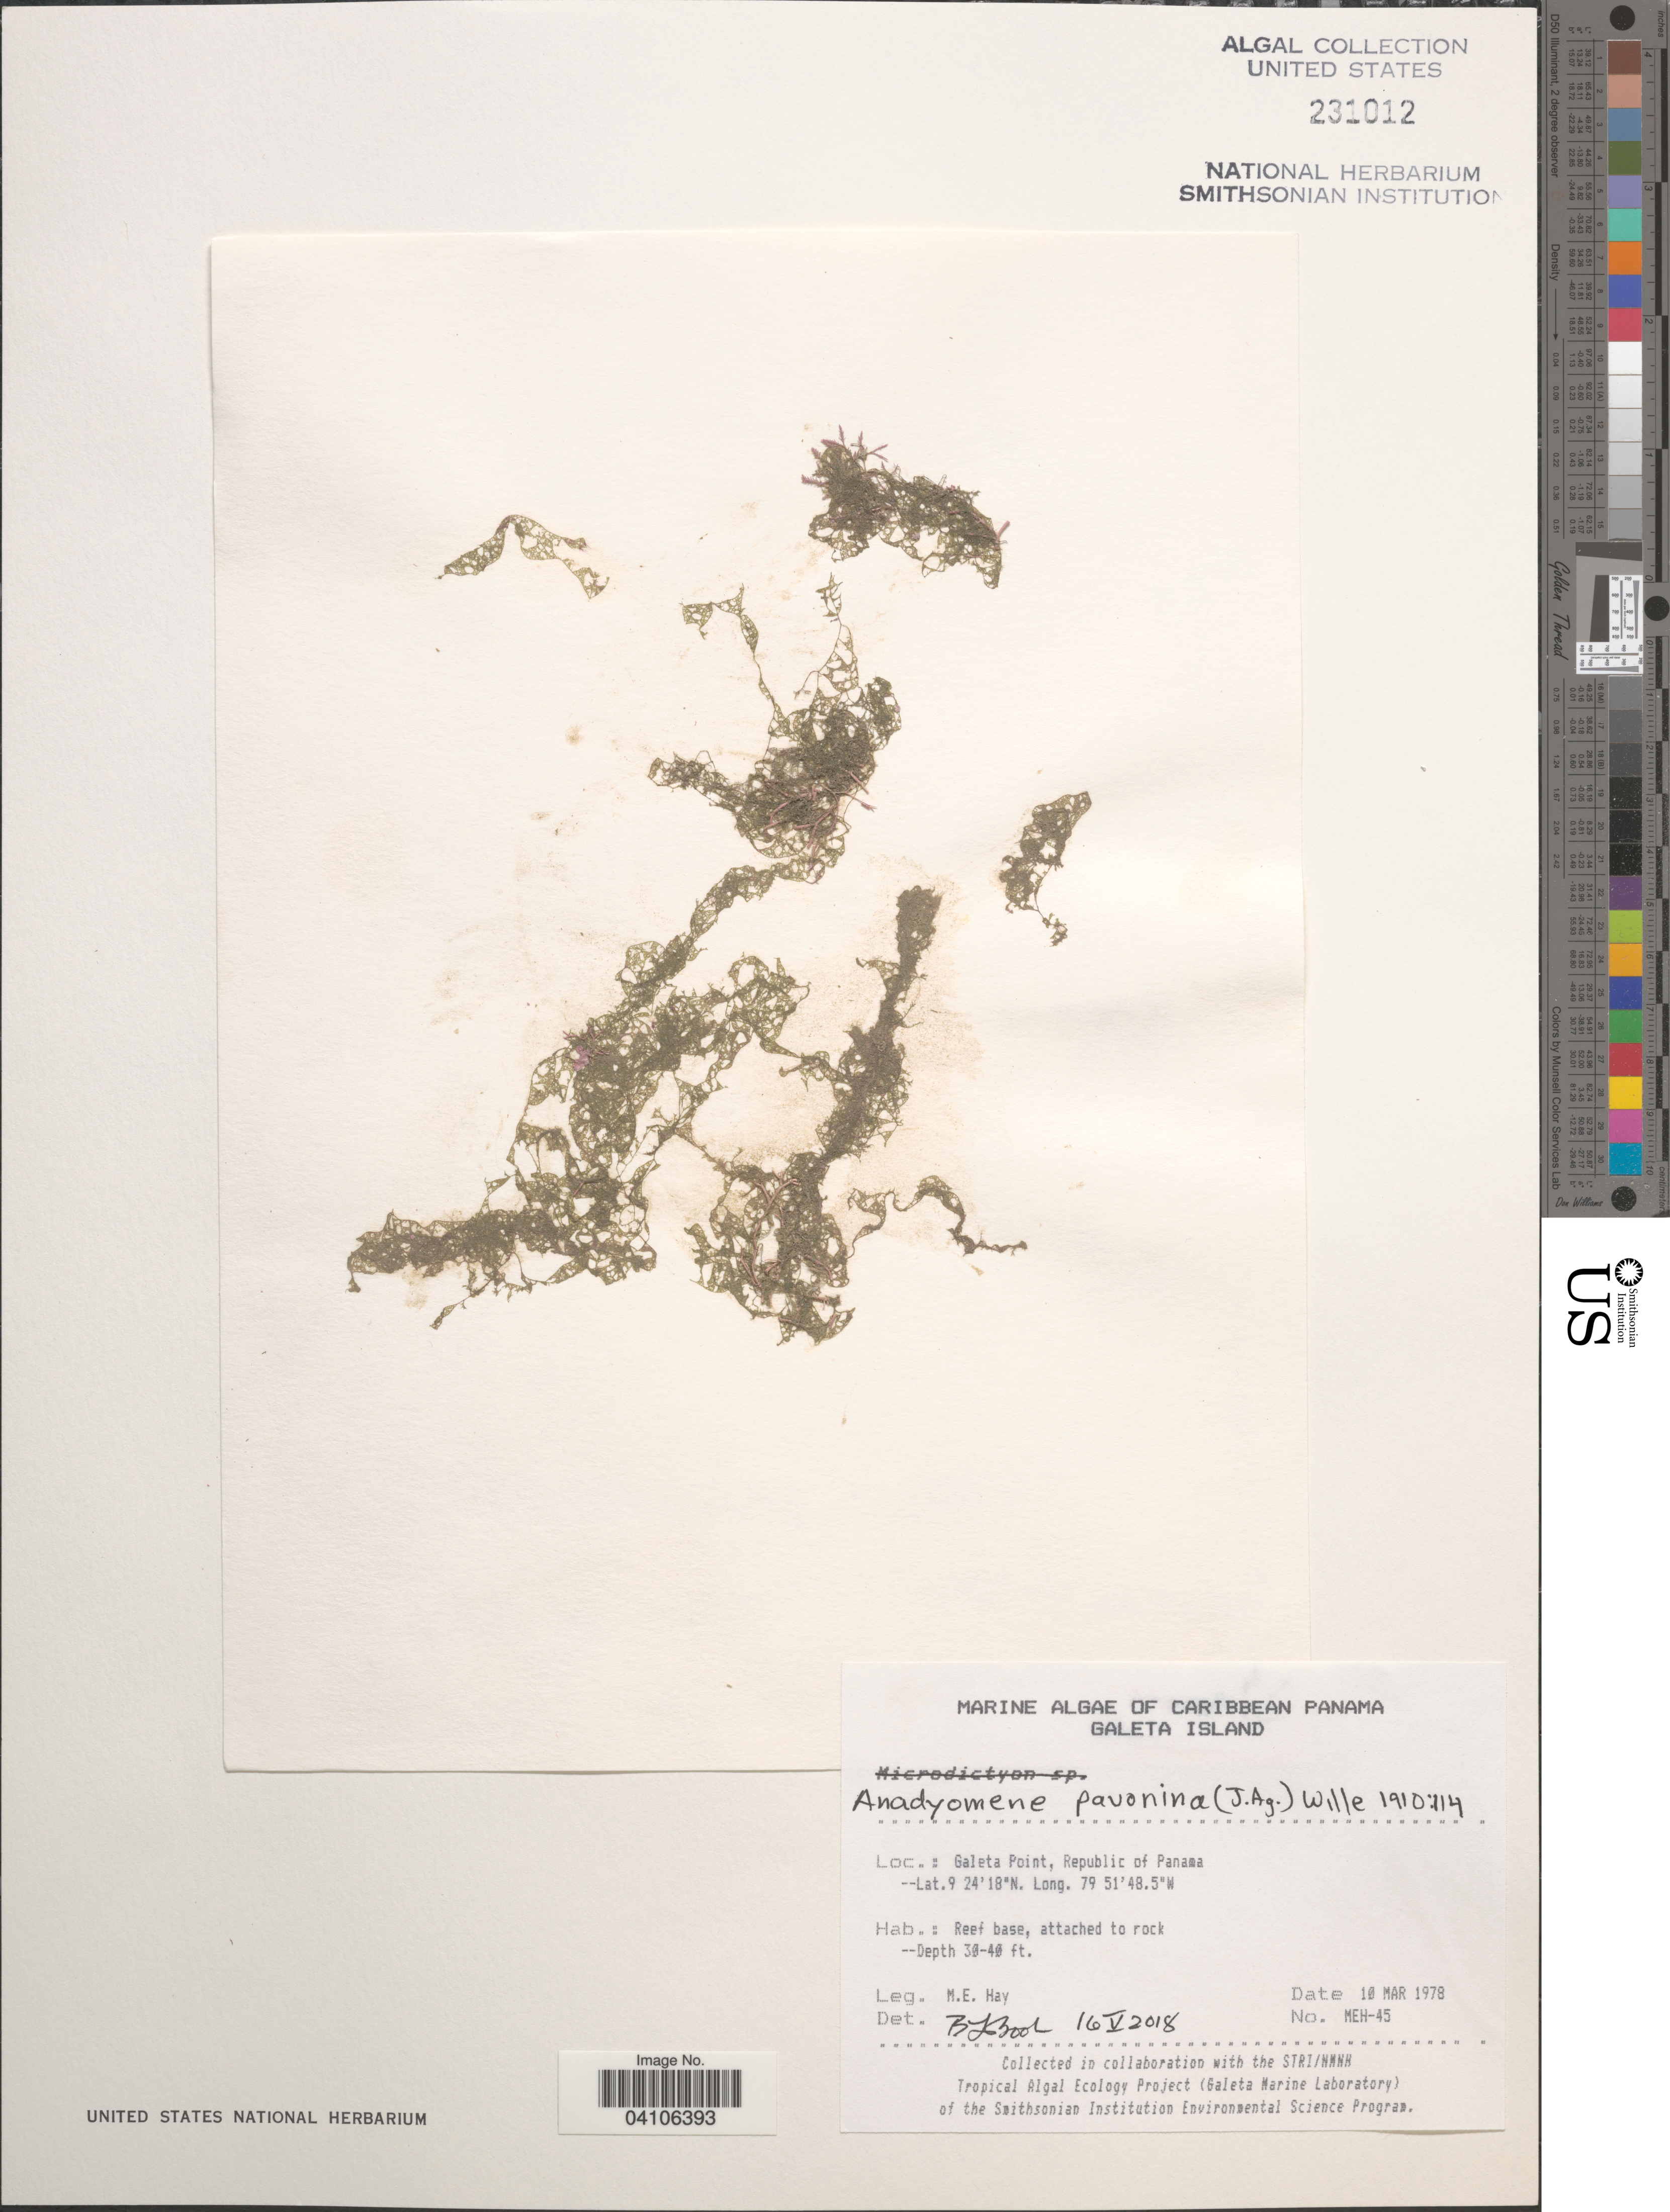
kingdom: Plantae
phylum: Chlorophyta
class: Ulvophyceae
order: Cladophorales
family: Anadyomenaceae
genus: Anadyomene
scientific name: Anadyomene pavonina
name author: (J. Agardh) J. Wille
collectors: M. E. Hay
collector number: MEH-45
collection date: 1978-03-10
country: Panama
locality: Caribbean Panama. Galeta Island. Galeta Point, Republic of Panama.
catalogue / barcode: US 231012